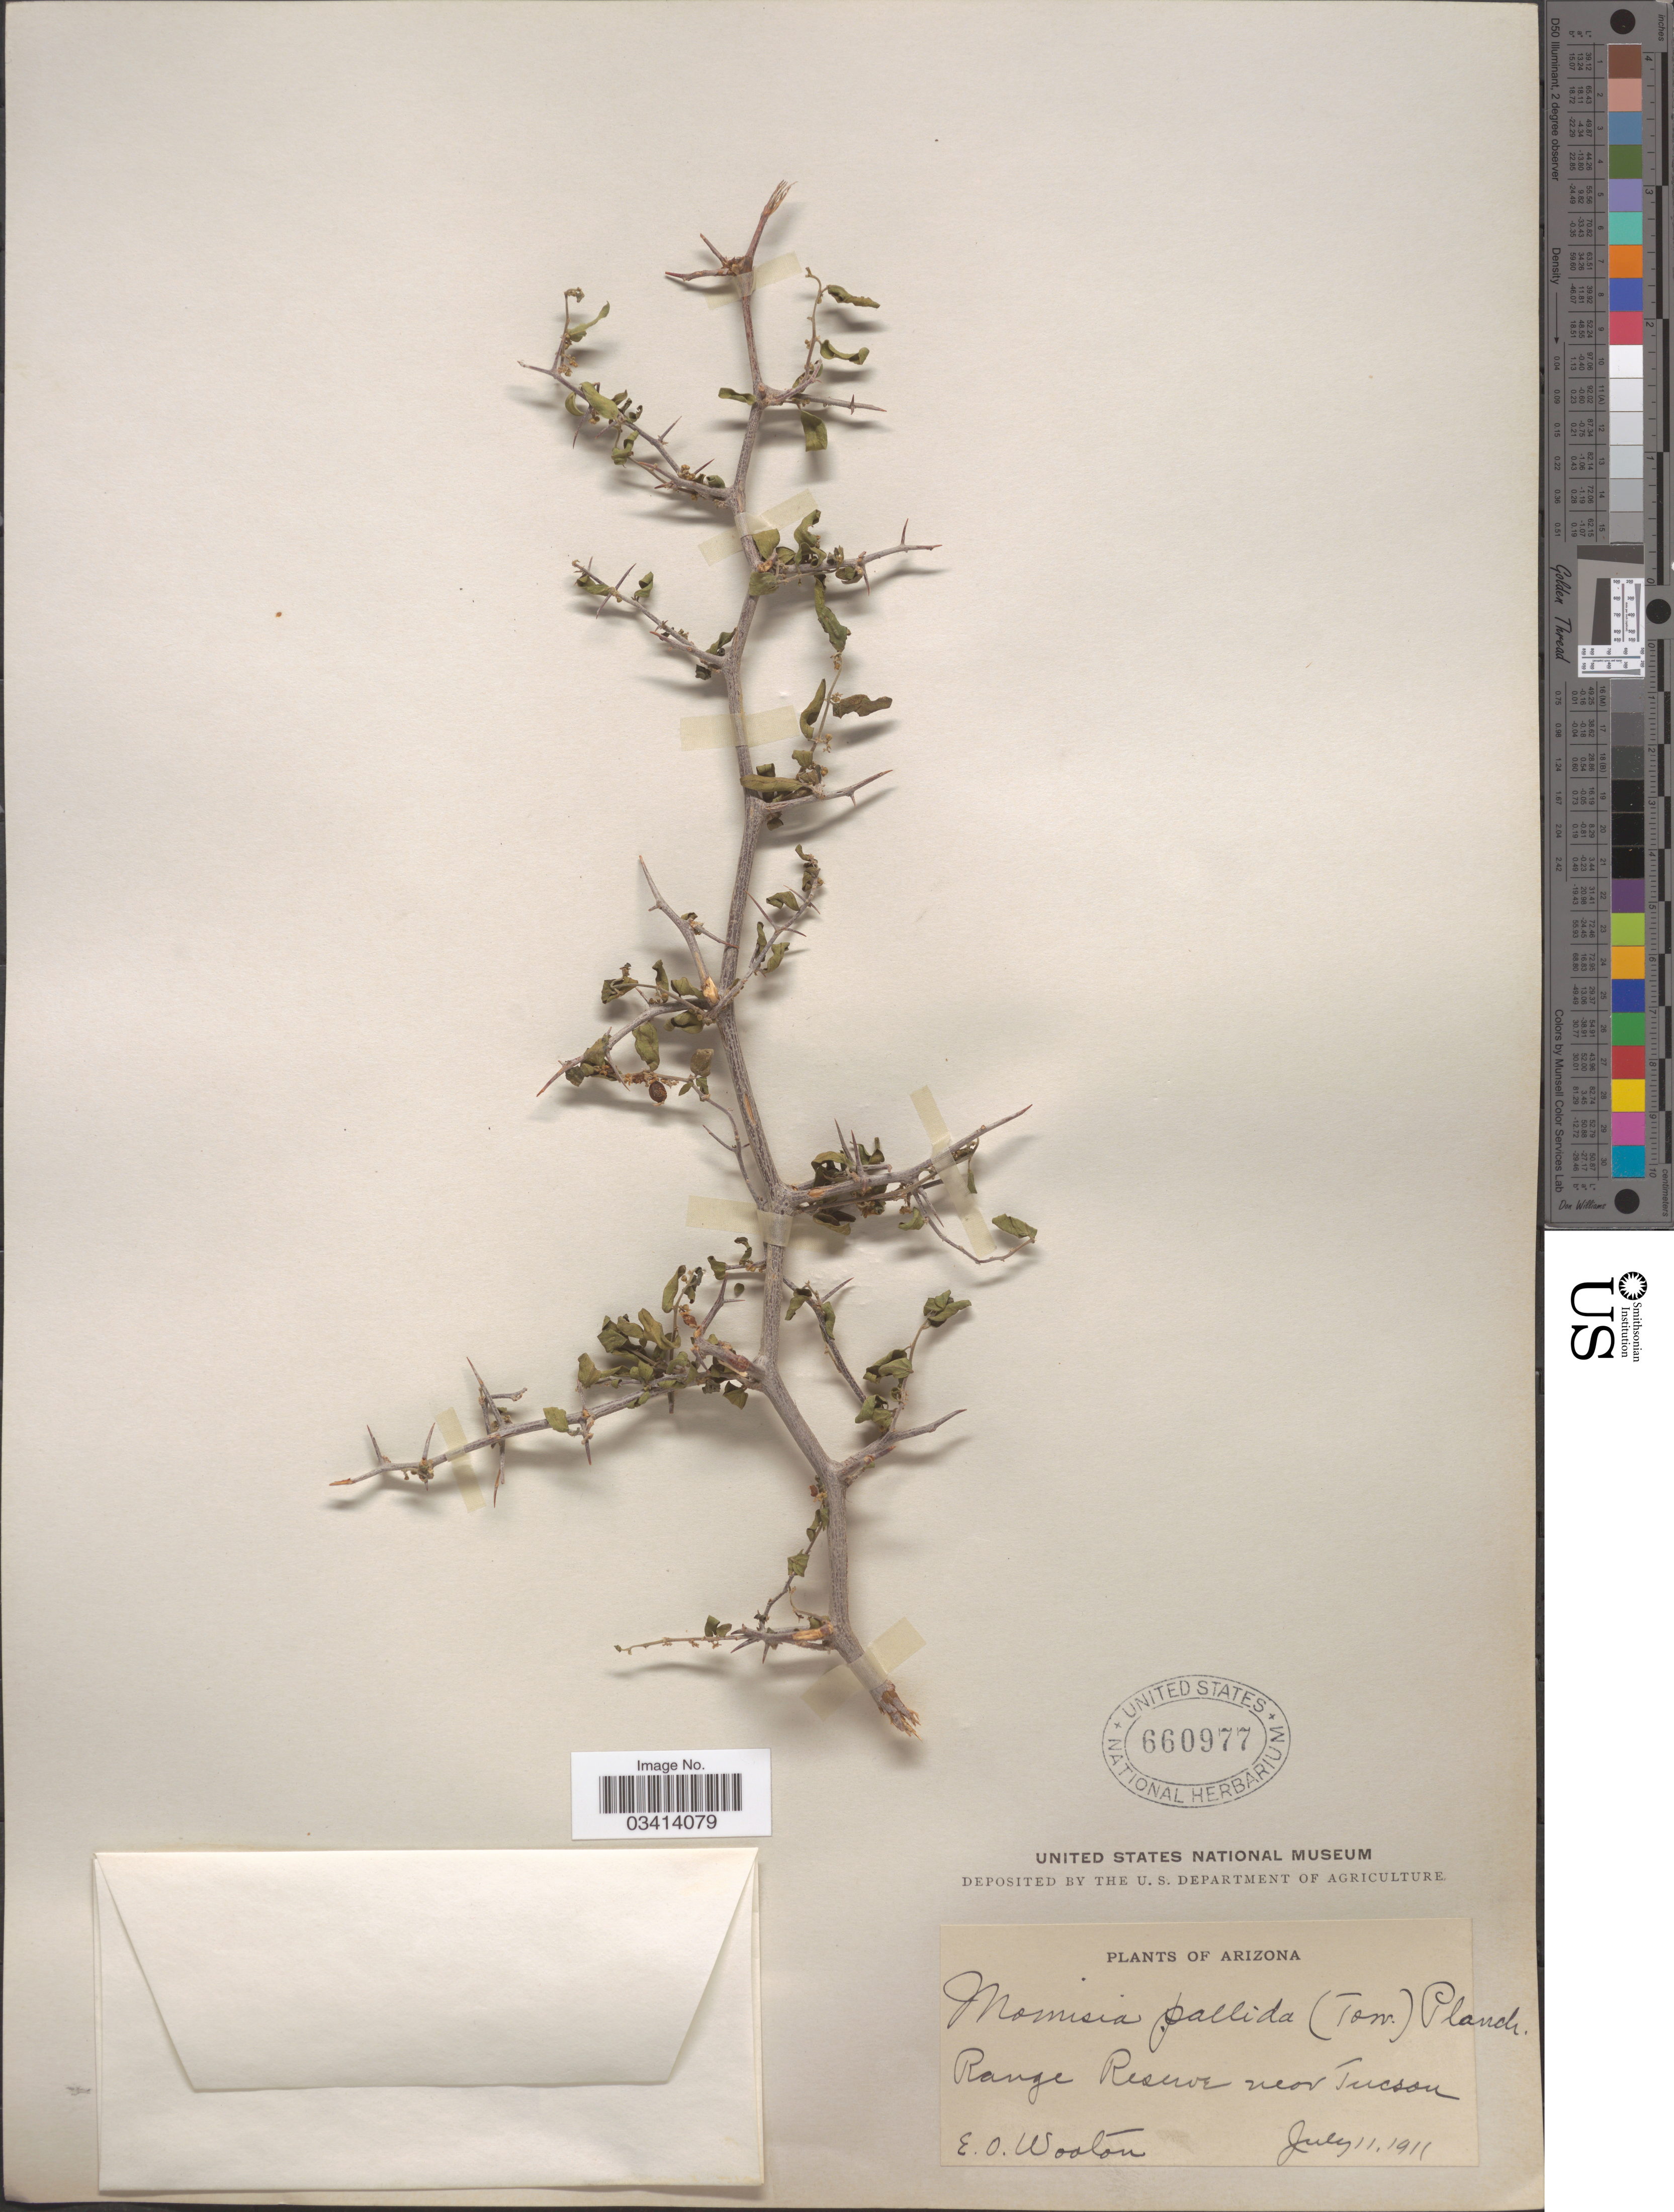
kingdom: Plantae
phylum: Tracheophyta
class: Magnoliopsida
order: Rosales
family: Cannabaceae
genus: Celtis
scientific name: Celtis pallida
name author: Torr. in Emory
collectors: E. O. Wooton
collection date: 1911-07-11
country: United States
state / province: Arizona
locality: Range Reserve near Tucson.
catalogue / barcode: US 660977